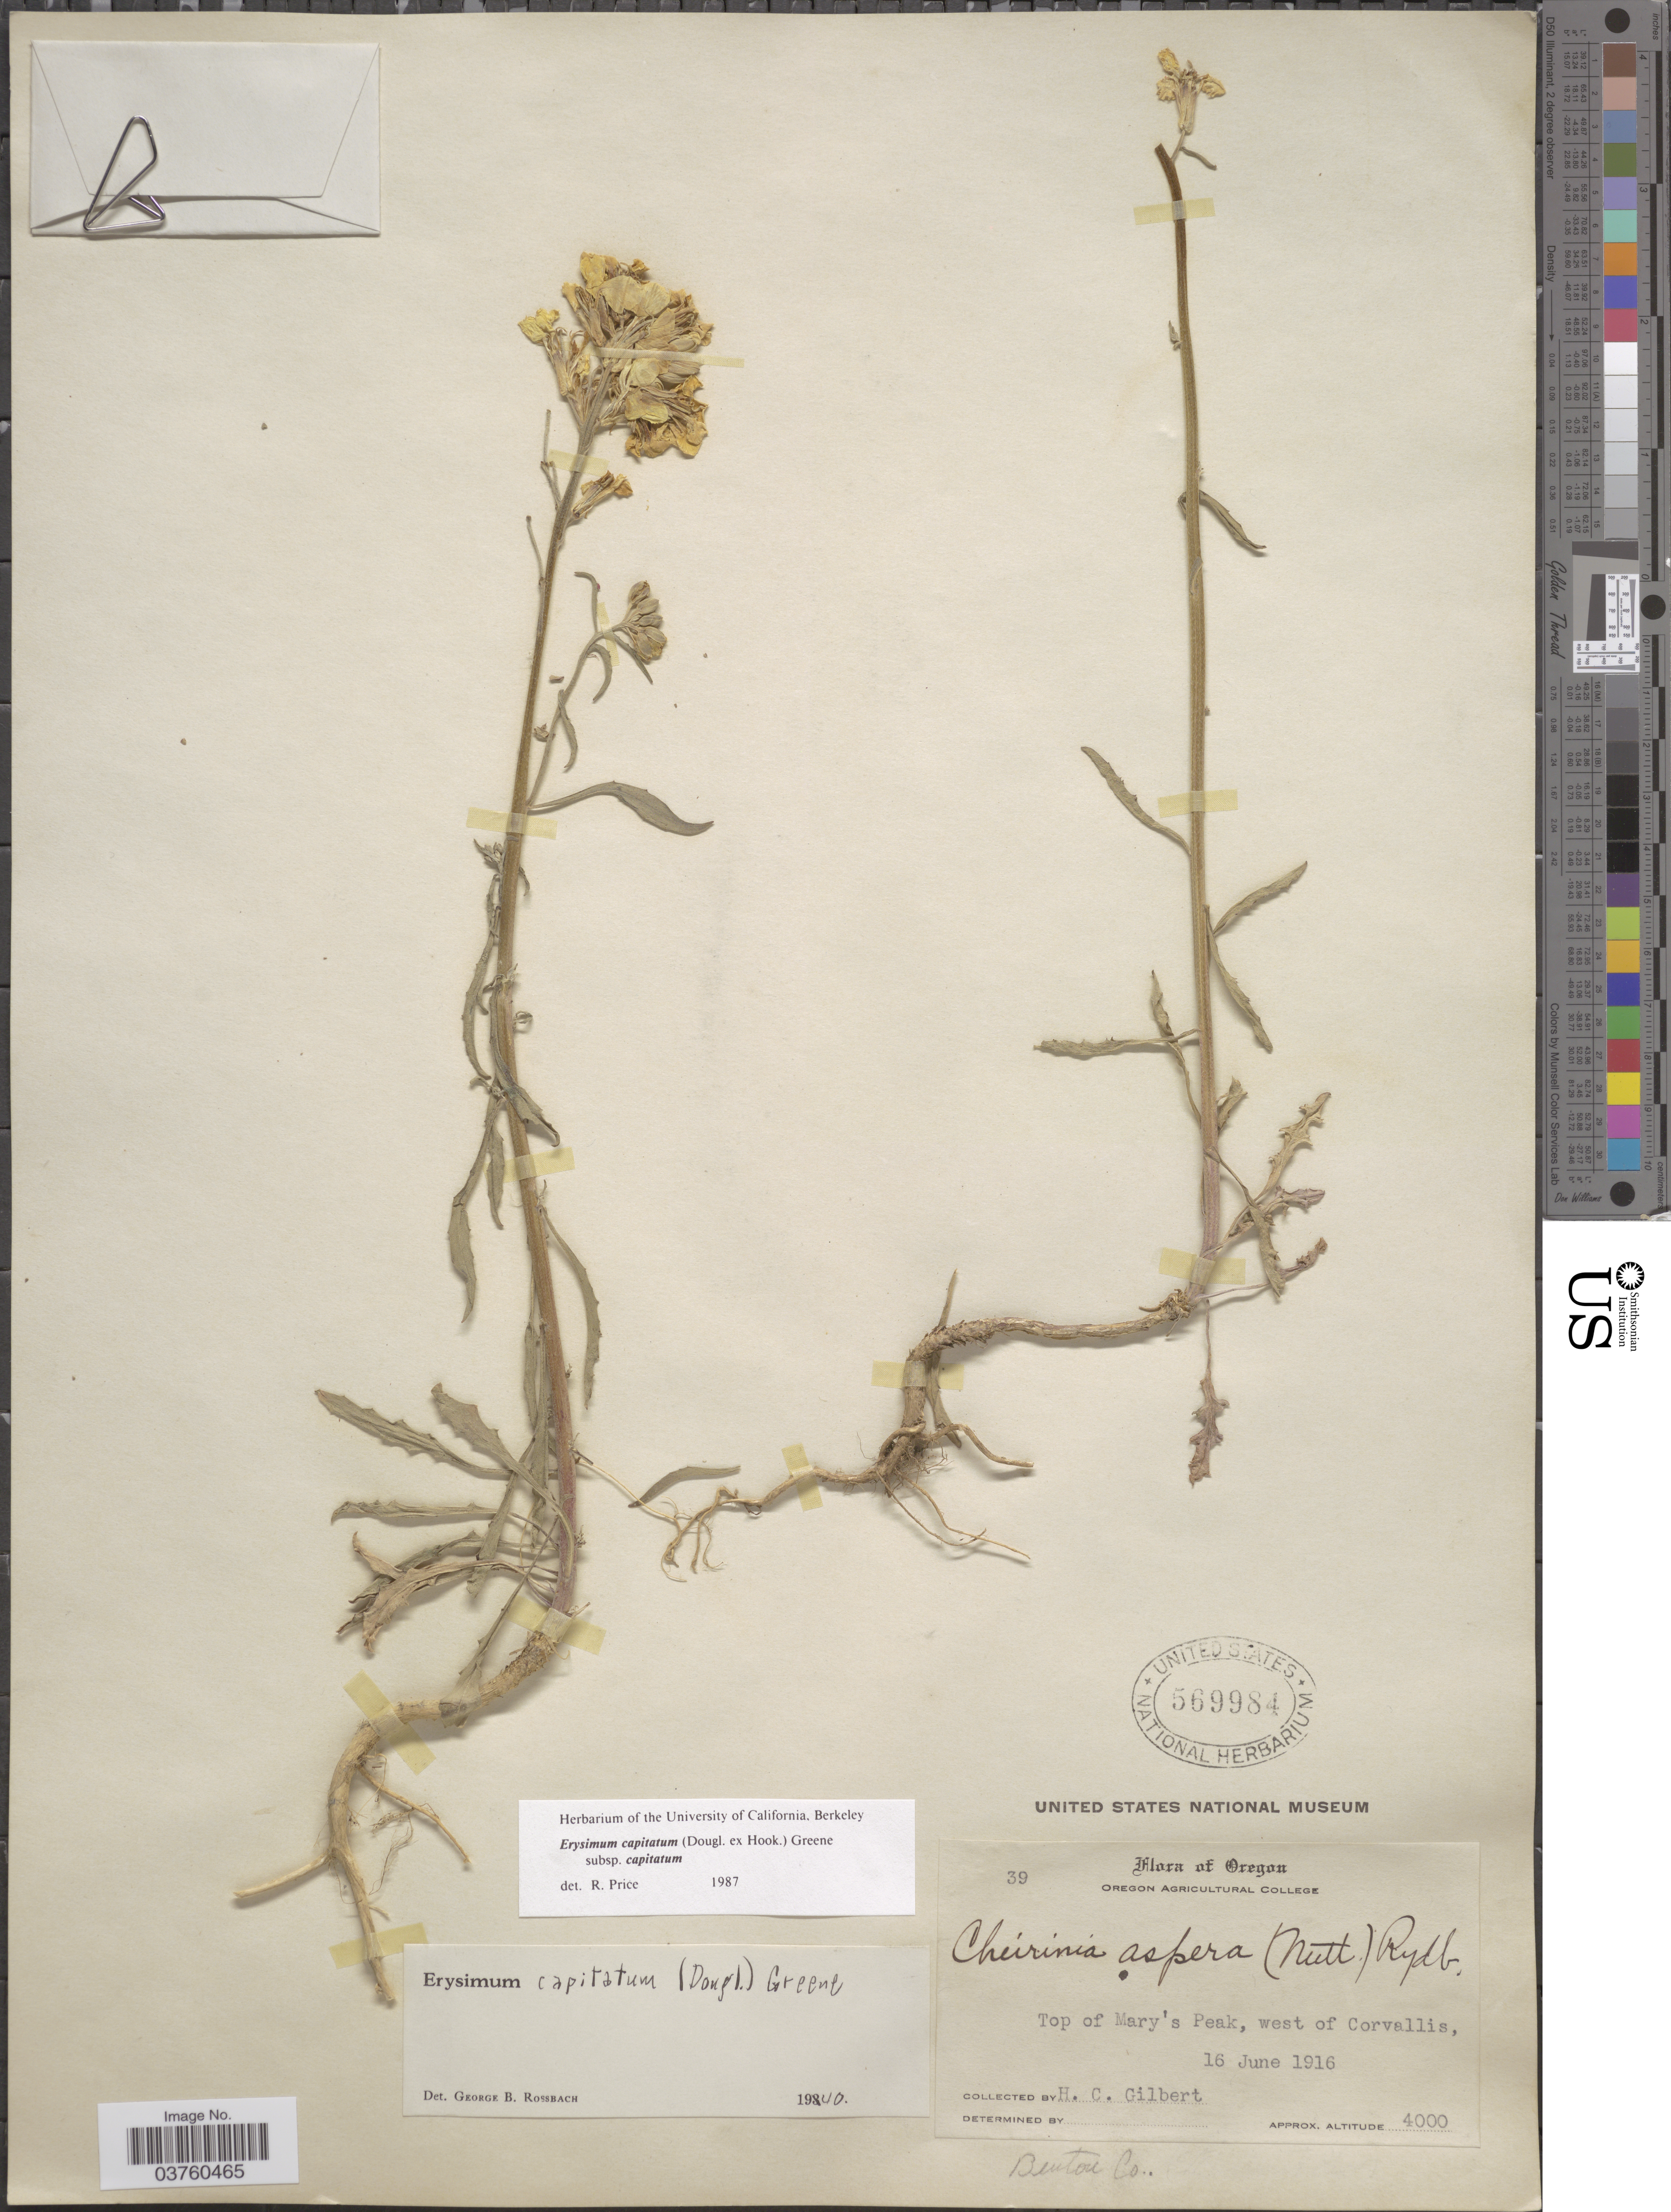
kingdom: Plantae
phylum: Tracheophyta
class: Magnoliopsida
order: Brassicales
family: Brassicaceae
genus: Erysimum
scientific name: Erysimum capitatum subsp. capitatum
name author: (Douglas ex Hook.) Greene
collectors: H. Gilbert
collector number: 39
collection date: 1916-06-16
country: United States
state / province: Oregon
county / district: Benton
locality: Top of Mary's Peak, west of Corvallis. Benton Co.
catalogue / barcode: US 569984